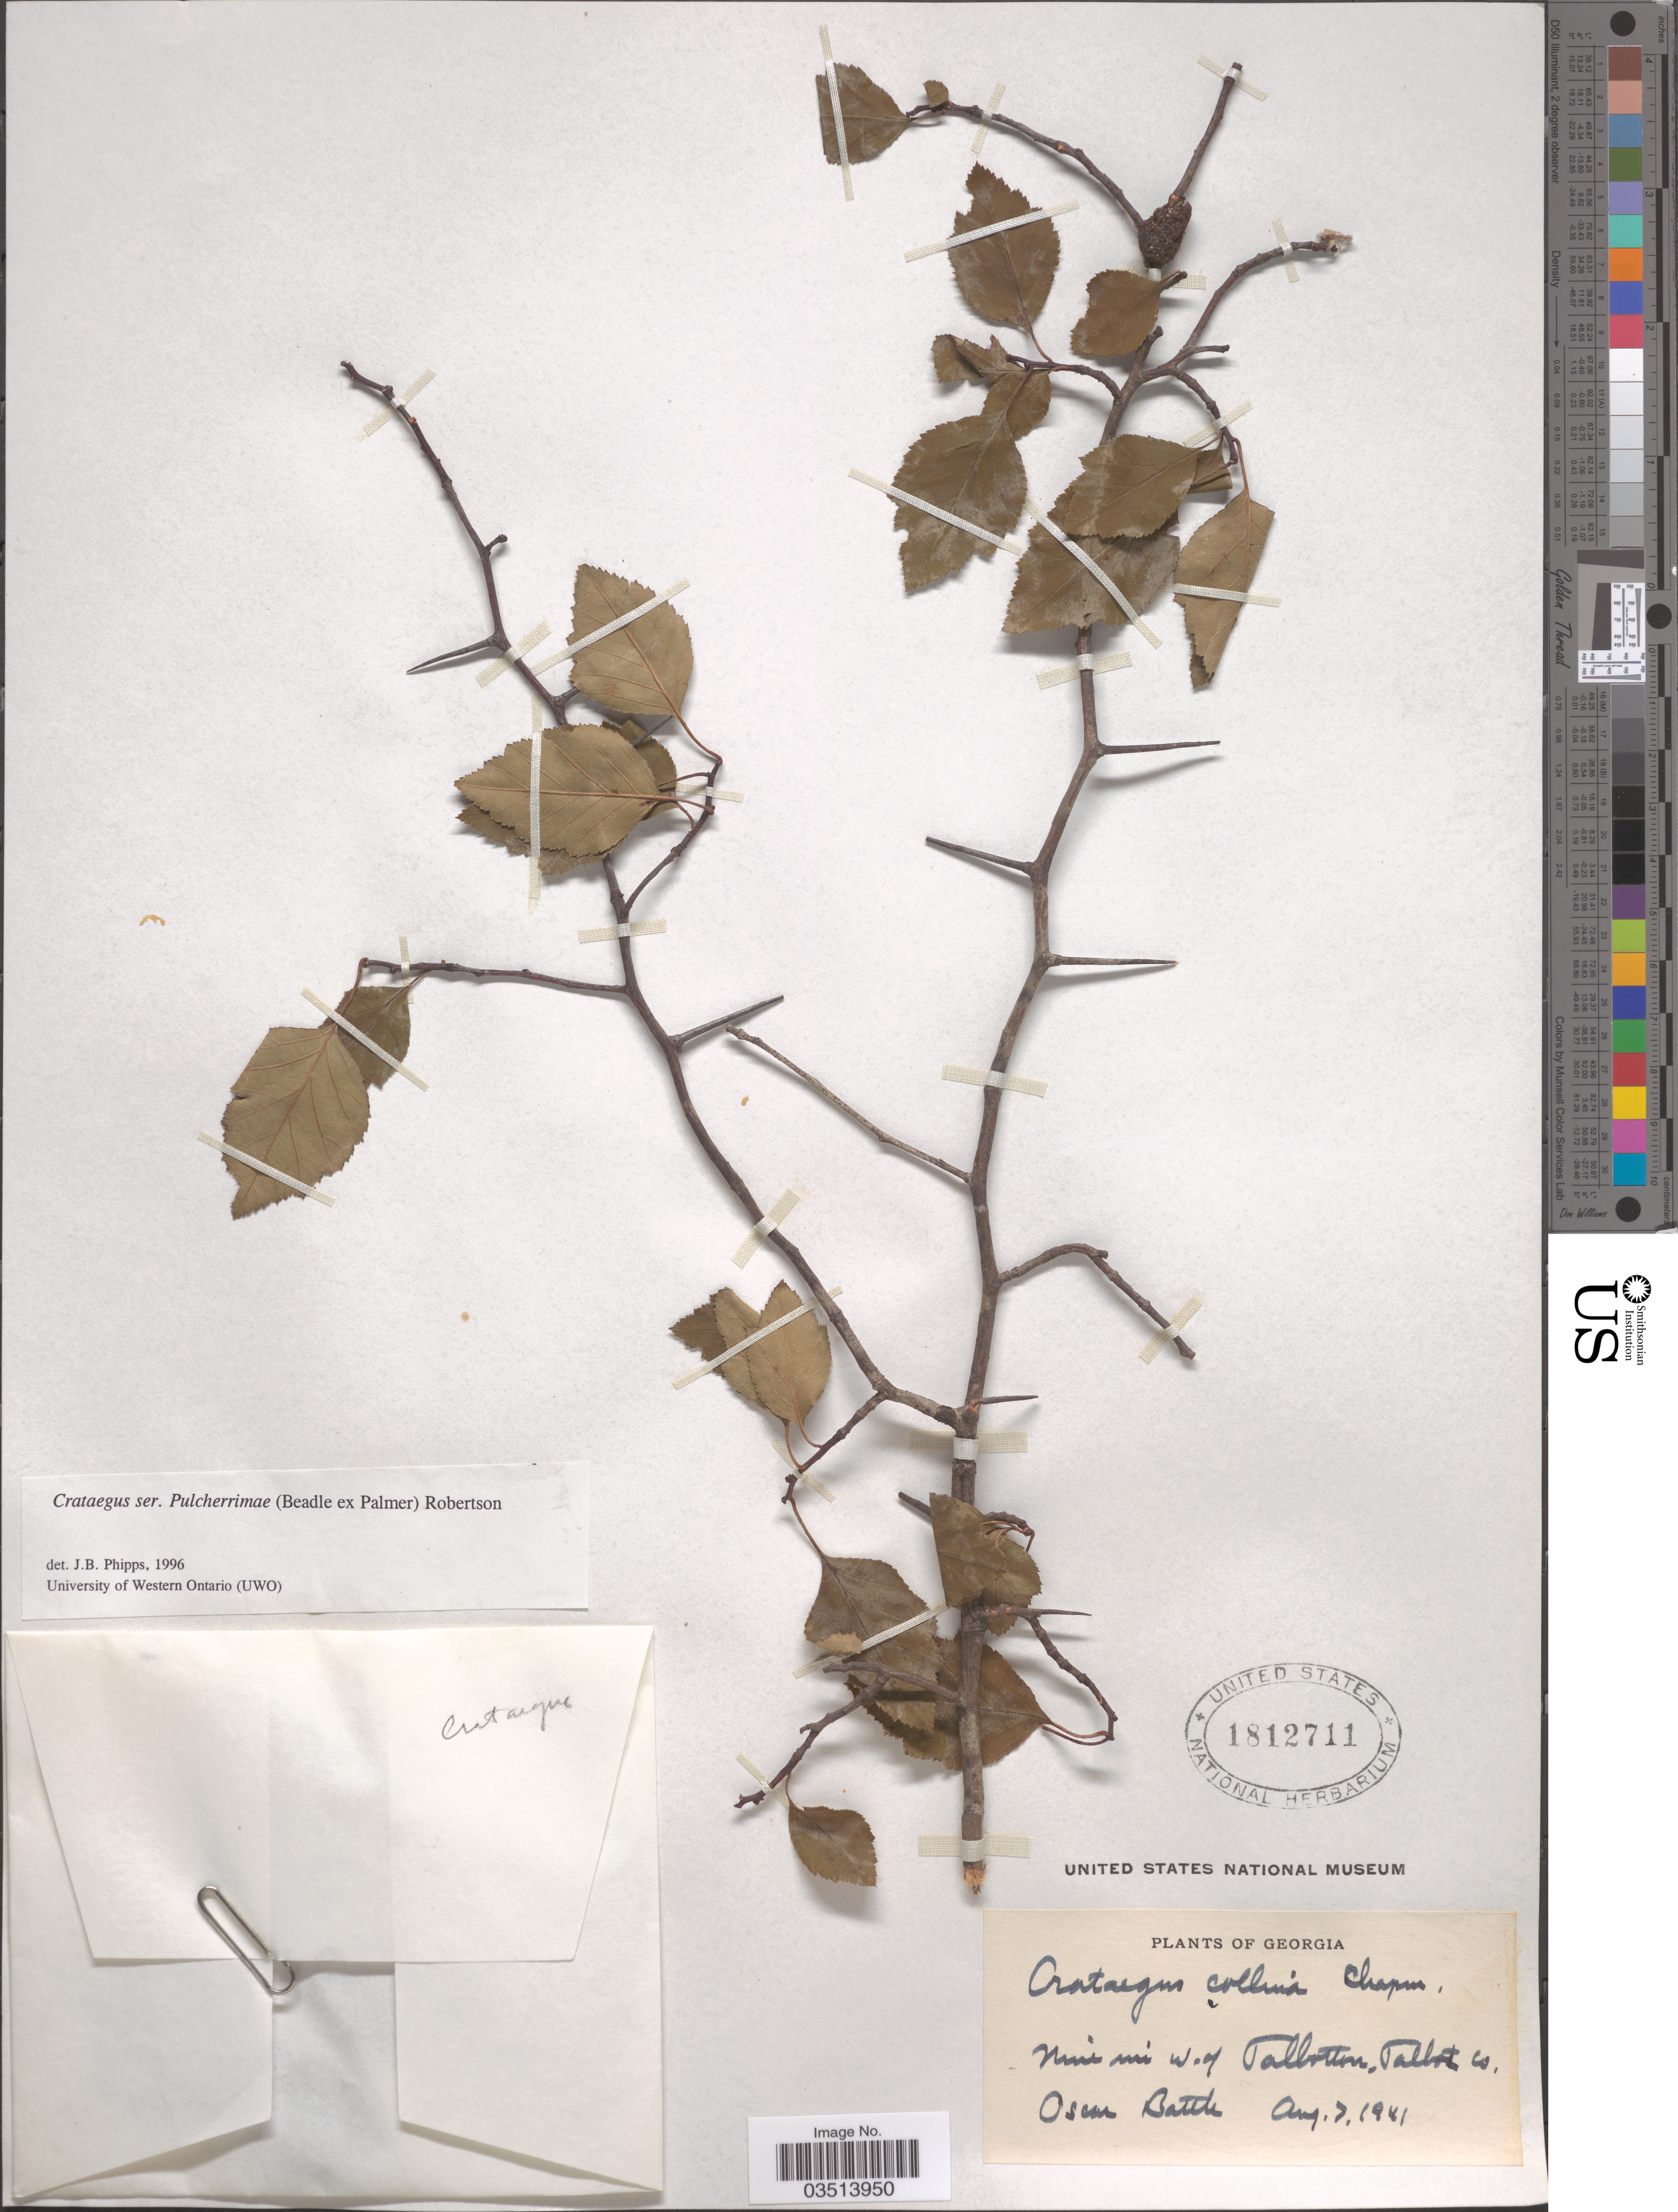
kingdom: Plantae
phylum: Tracheophyta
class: Magnoliopsida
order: Rosales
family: Rosaceae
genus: Crataegus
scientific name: Crataegus collina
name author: Chapm.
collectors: O. Battle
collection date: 1941-08-07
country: United States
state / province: Georgia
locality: Nine mi W. of Talbotton, Talbot Co.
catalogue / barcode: US 1812711